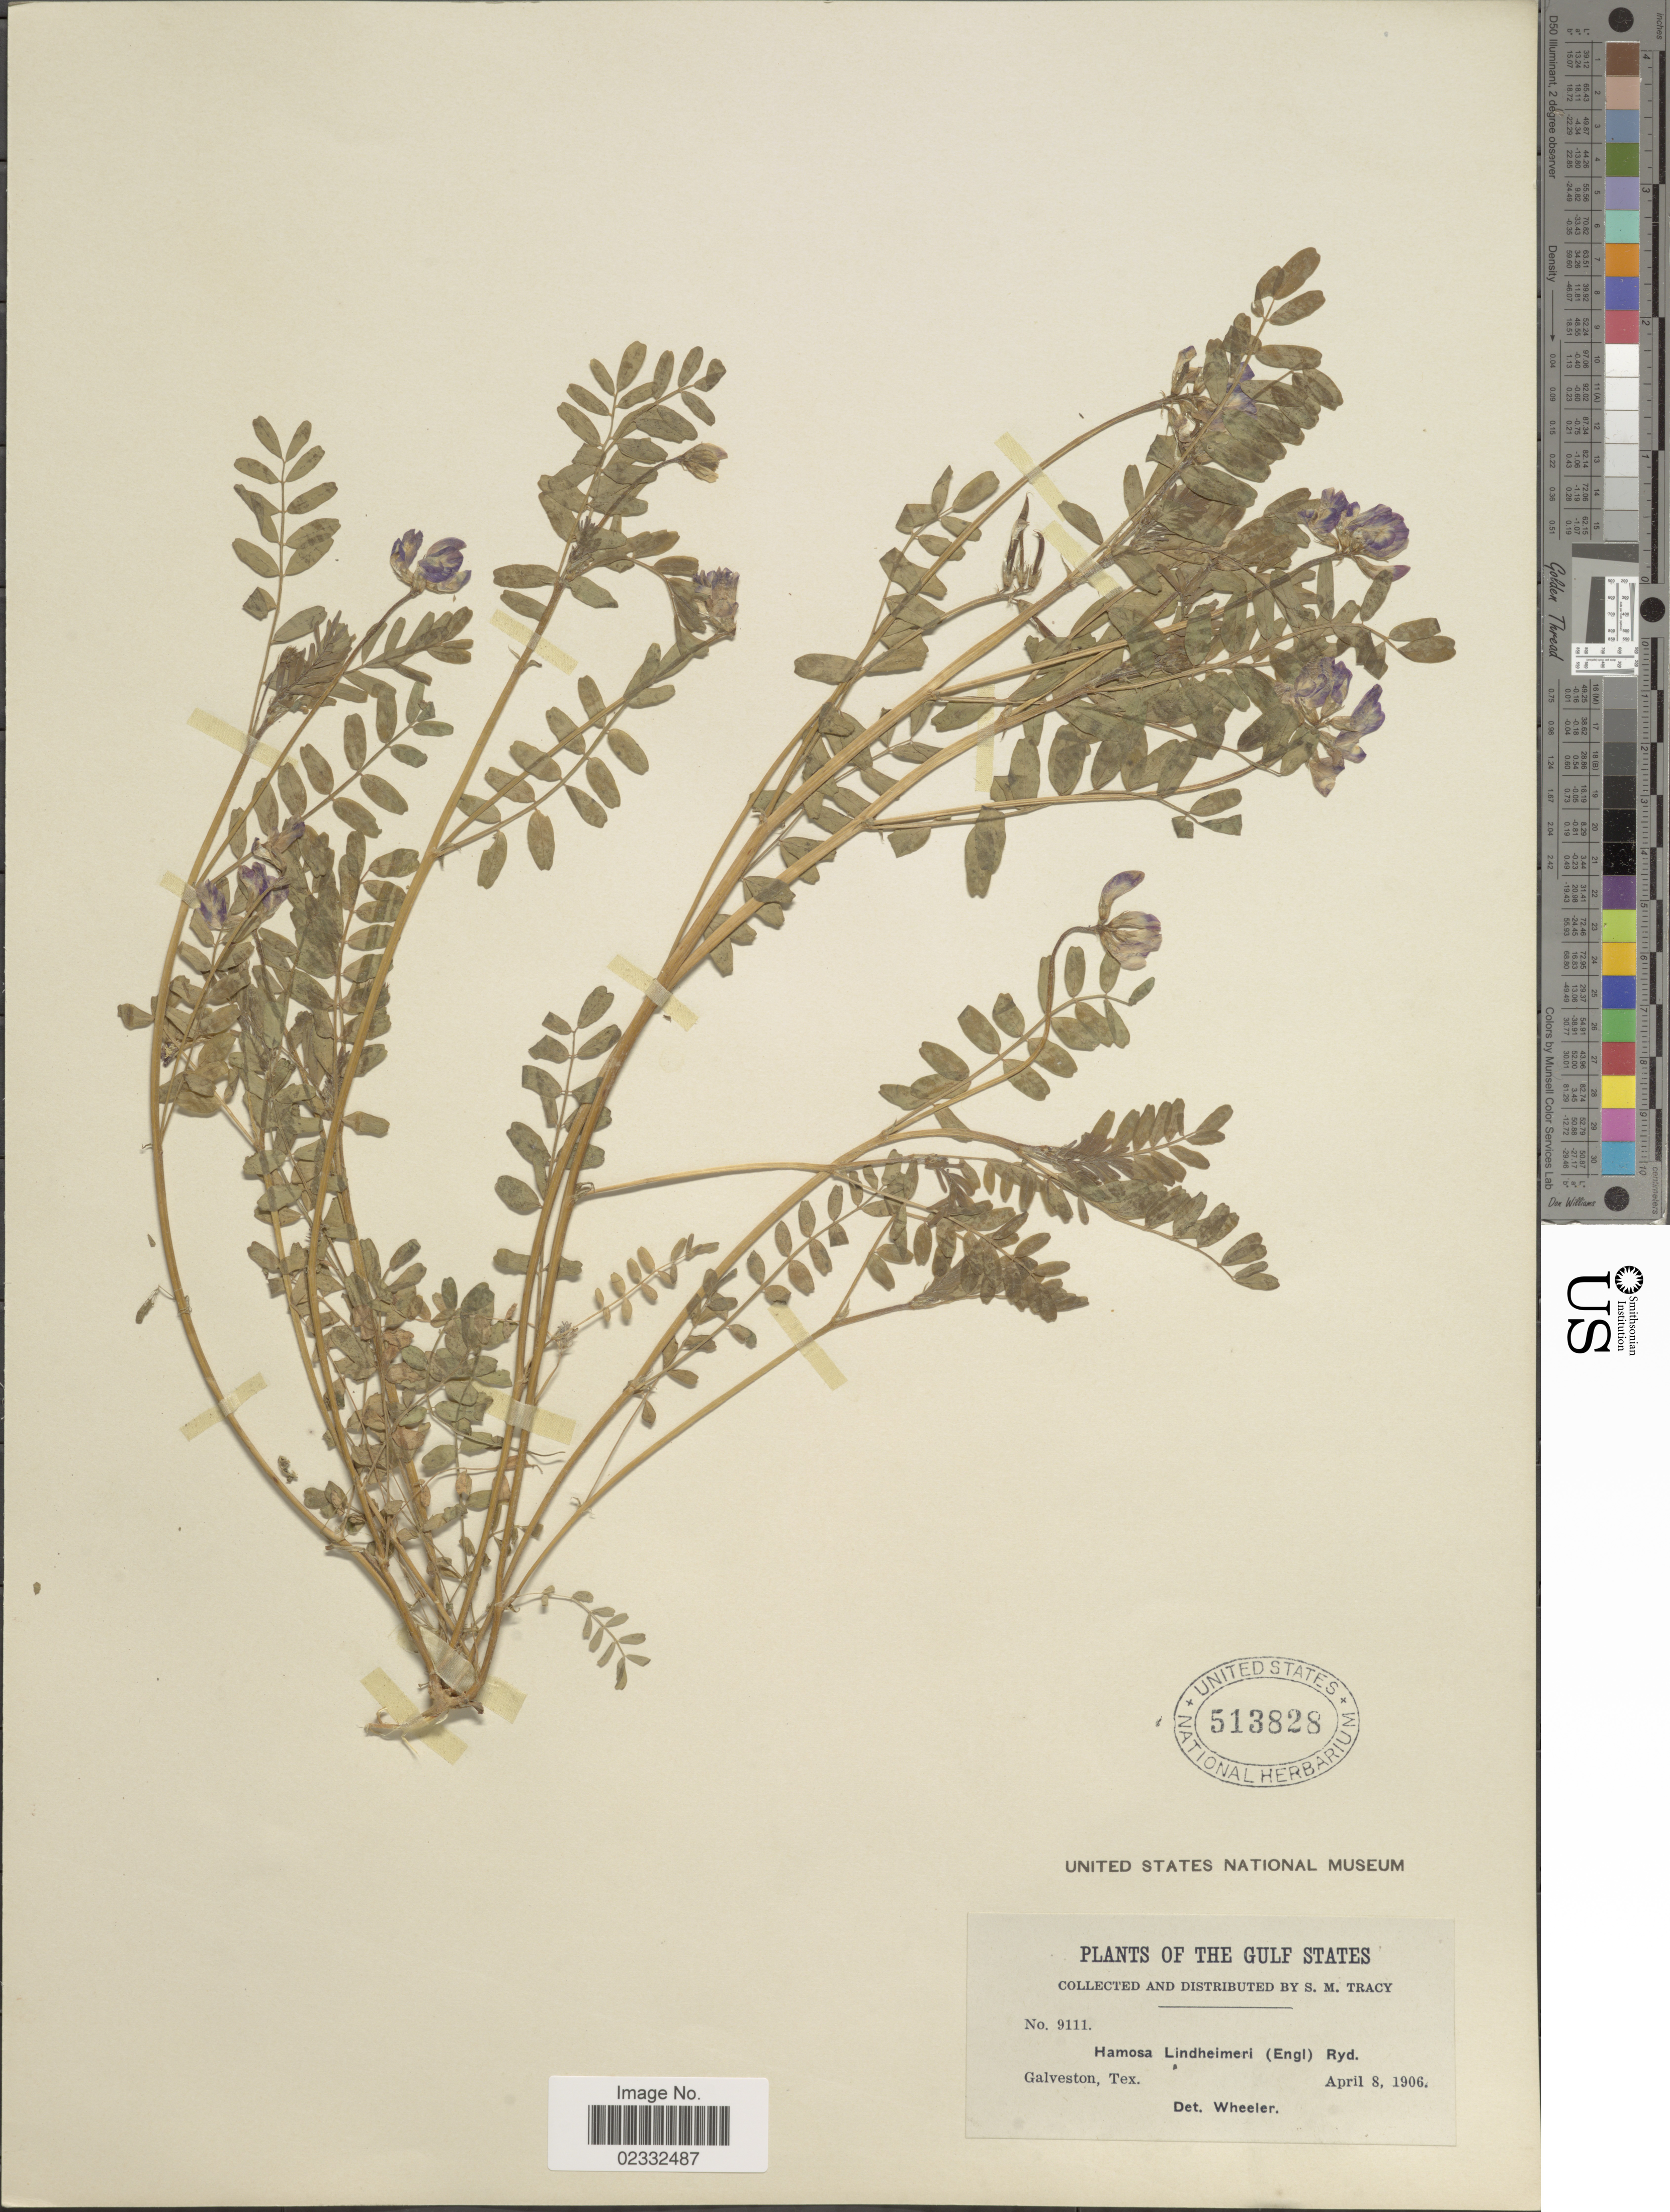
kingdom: Plantae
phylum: Tracheophyta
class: Magnoliopsida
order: Fabales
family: Fabaceae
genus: Astragalus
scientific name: Astragalus lindheimeri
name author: Engelm. ex A. Gray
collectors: S. M. Tracy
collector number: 9111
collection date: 1906-04-08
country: United States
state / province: Texas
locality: Galveston, Tex.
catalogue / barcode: US 513828